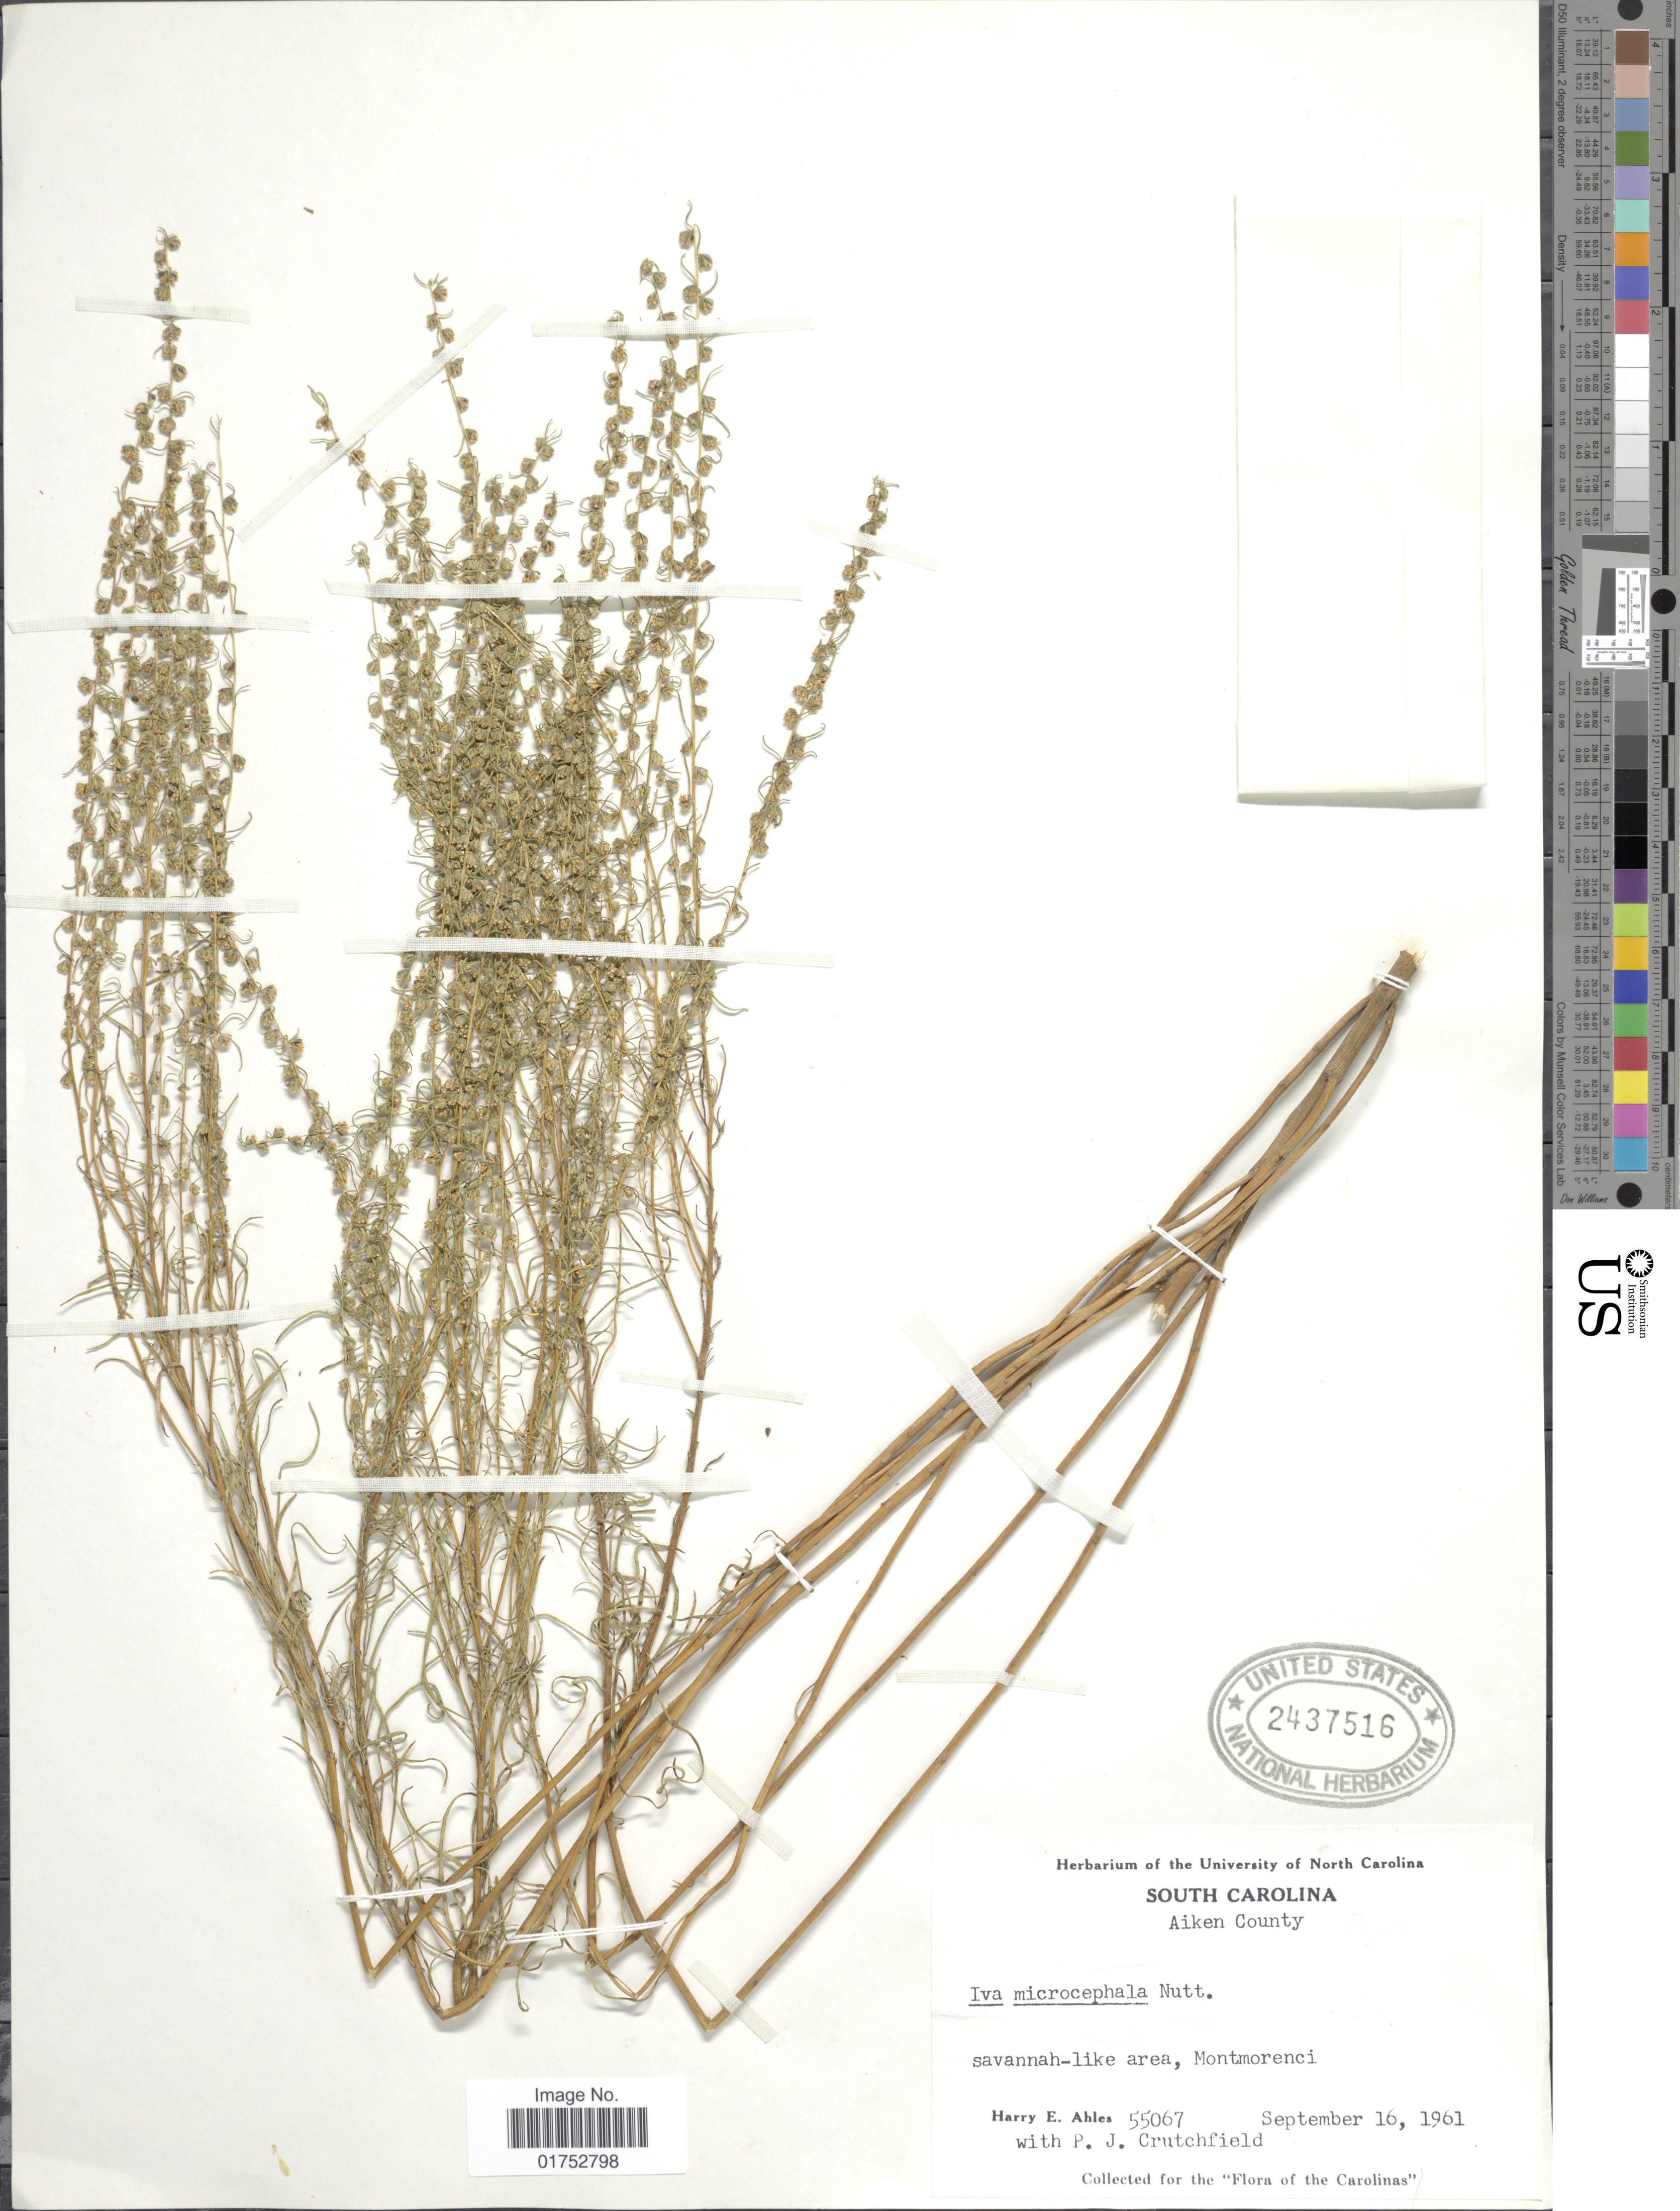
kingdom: Plantae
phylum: Tracheophyta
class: Magnoliopsida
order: Asterales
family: Asteraceae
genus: Iva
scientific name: Iva microcephala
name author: Nutt.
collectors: H. E. Ahles & P. Crutchfield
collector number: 55067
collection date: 1961-09-16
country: United States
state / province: South Carolina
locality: Aiken County, Montmorenci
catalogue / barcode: US 2437516